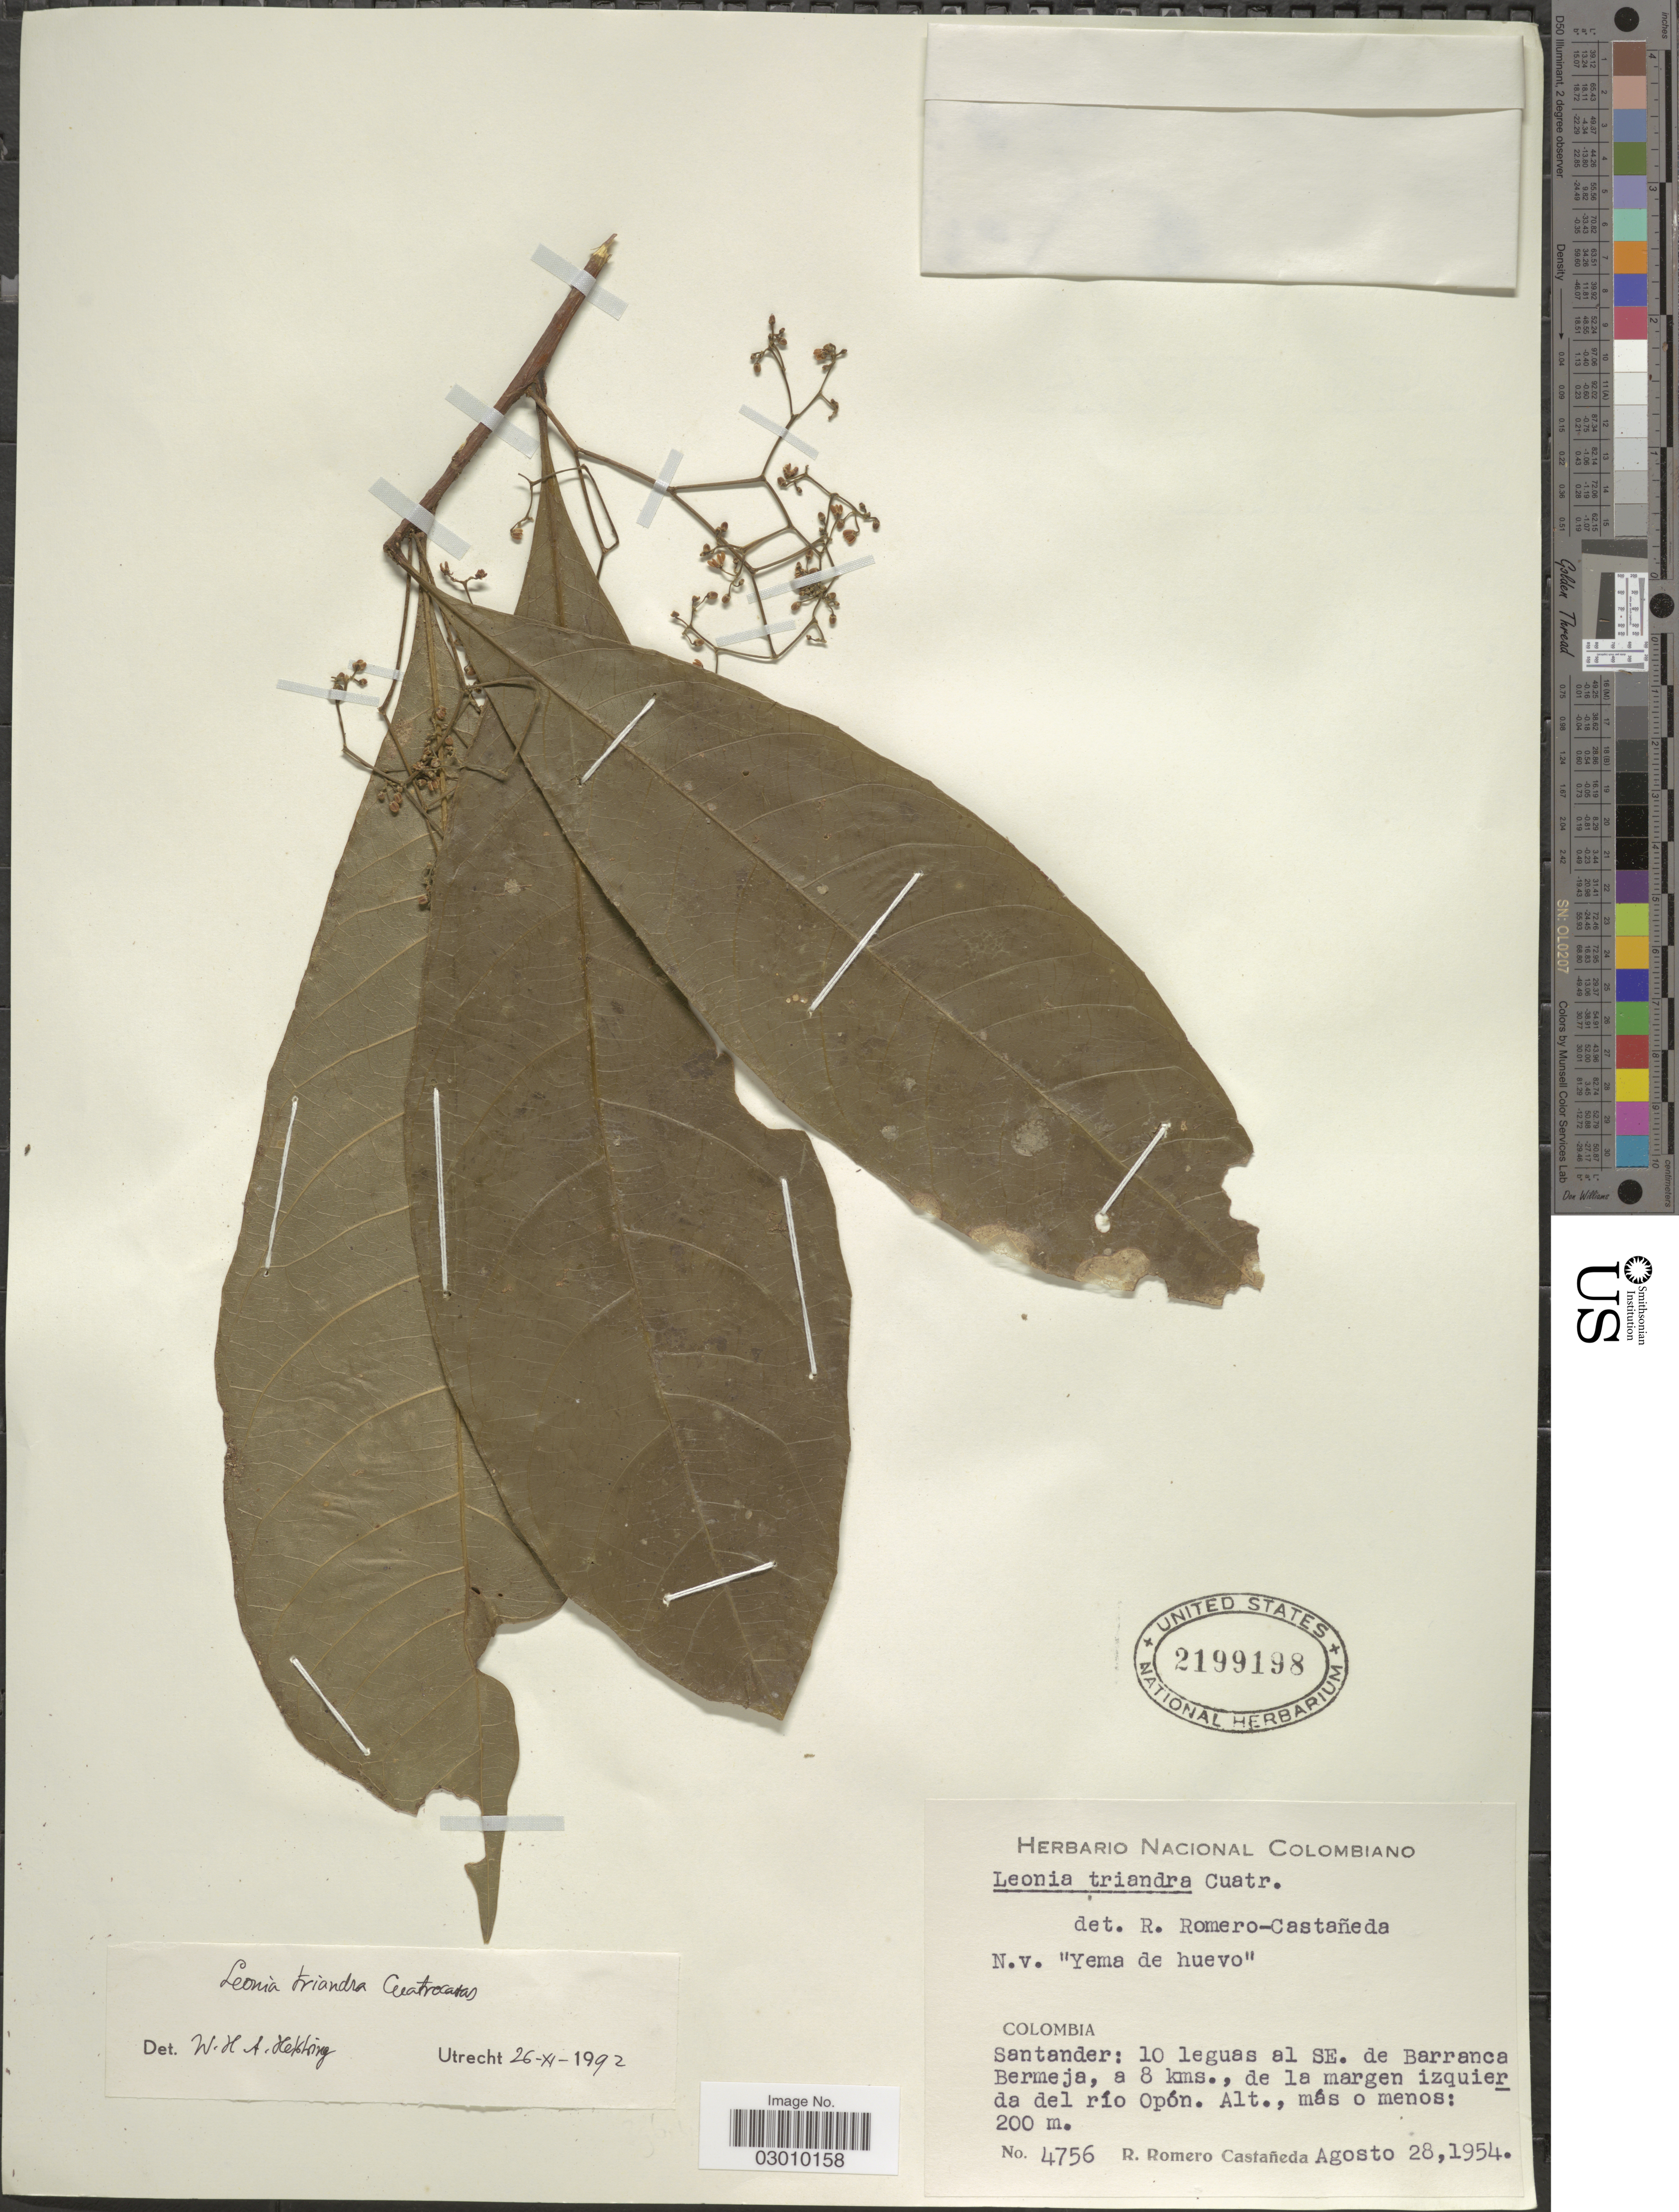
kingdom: Plantae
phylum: Tracheophyta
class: Magnoliopsida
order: Malpighiales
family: Violaceae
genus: Leonia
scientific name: Leonia triandra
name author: Cuatrec.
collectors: R. Romero Castañeda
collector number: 4756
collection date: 1954-08-28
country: Colombia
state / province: Santander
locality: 10 leguas al SE. de Barranca Bermeja, a 8 kms., de la margen izquierda del río Opón.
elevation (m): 200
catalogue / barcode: US 2199198